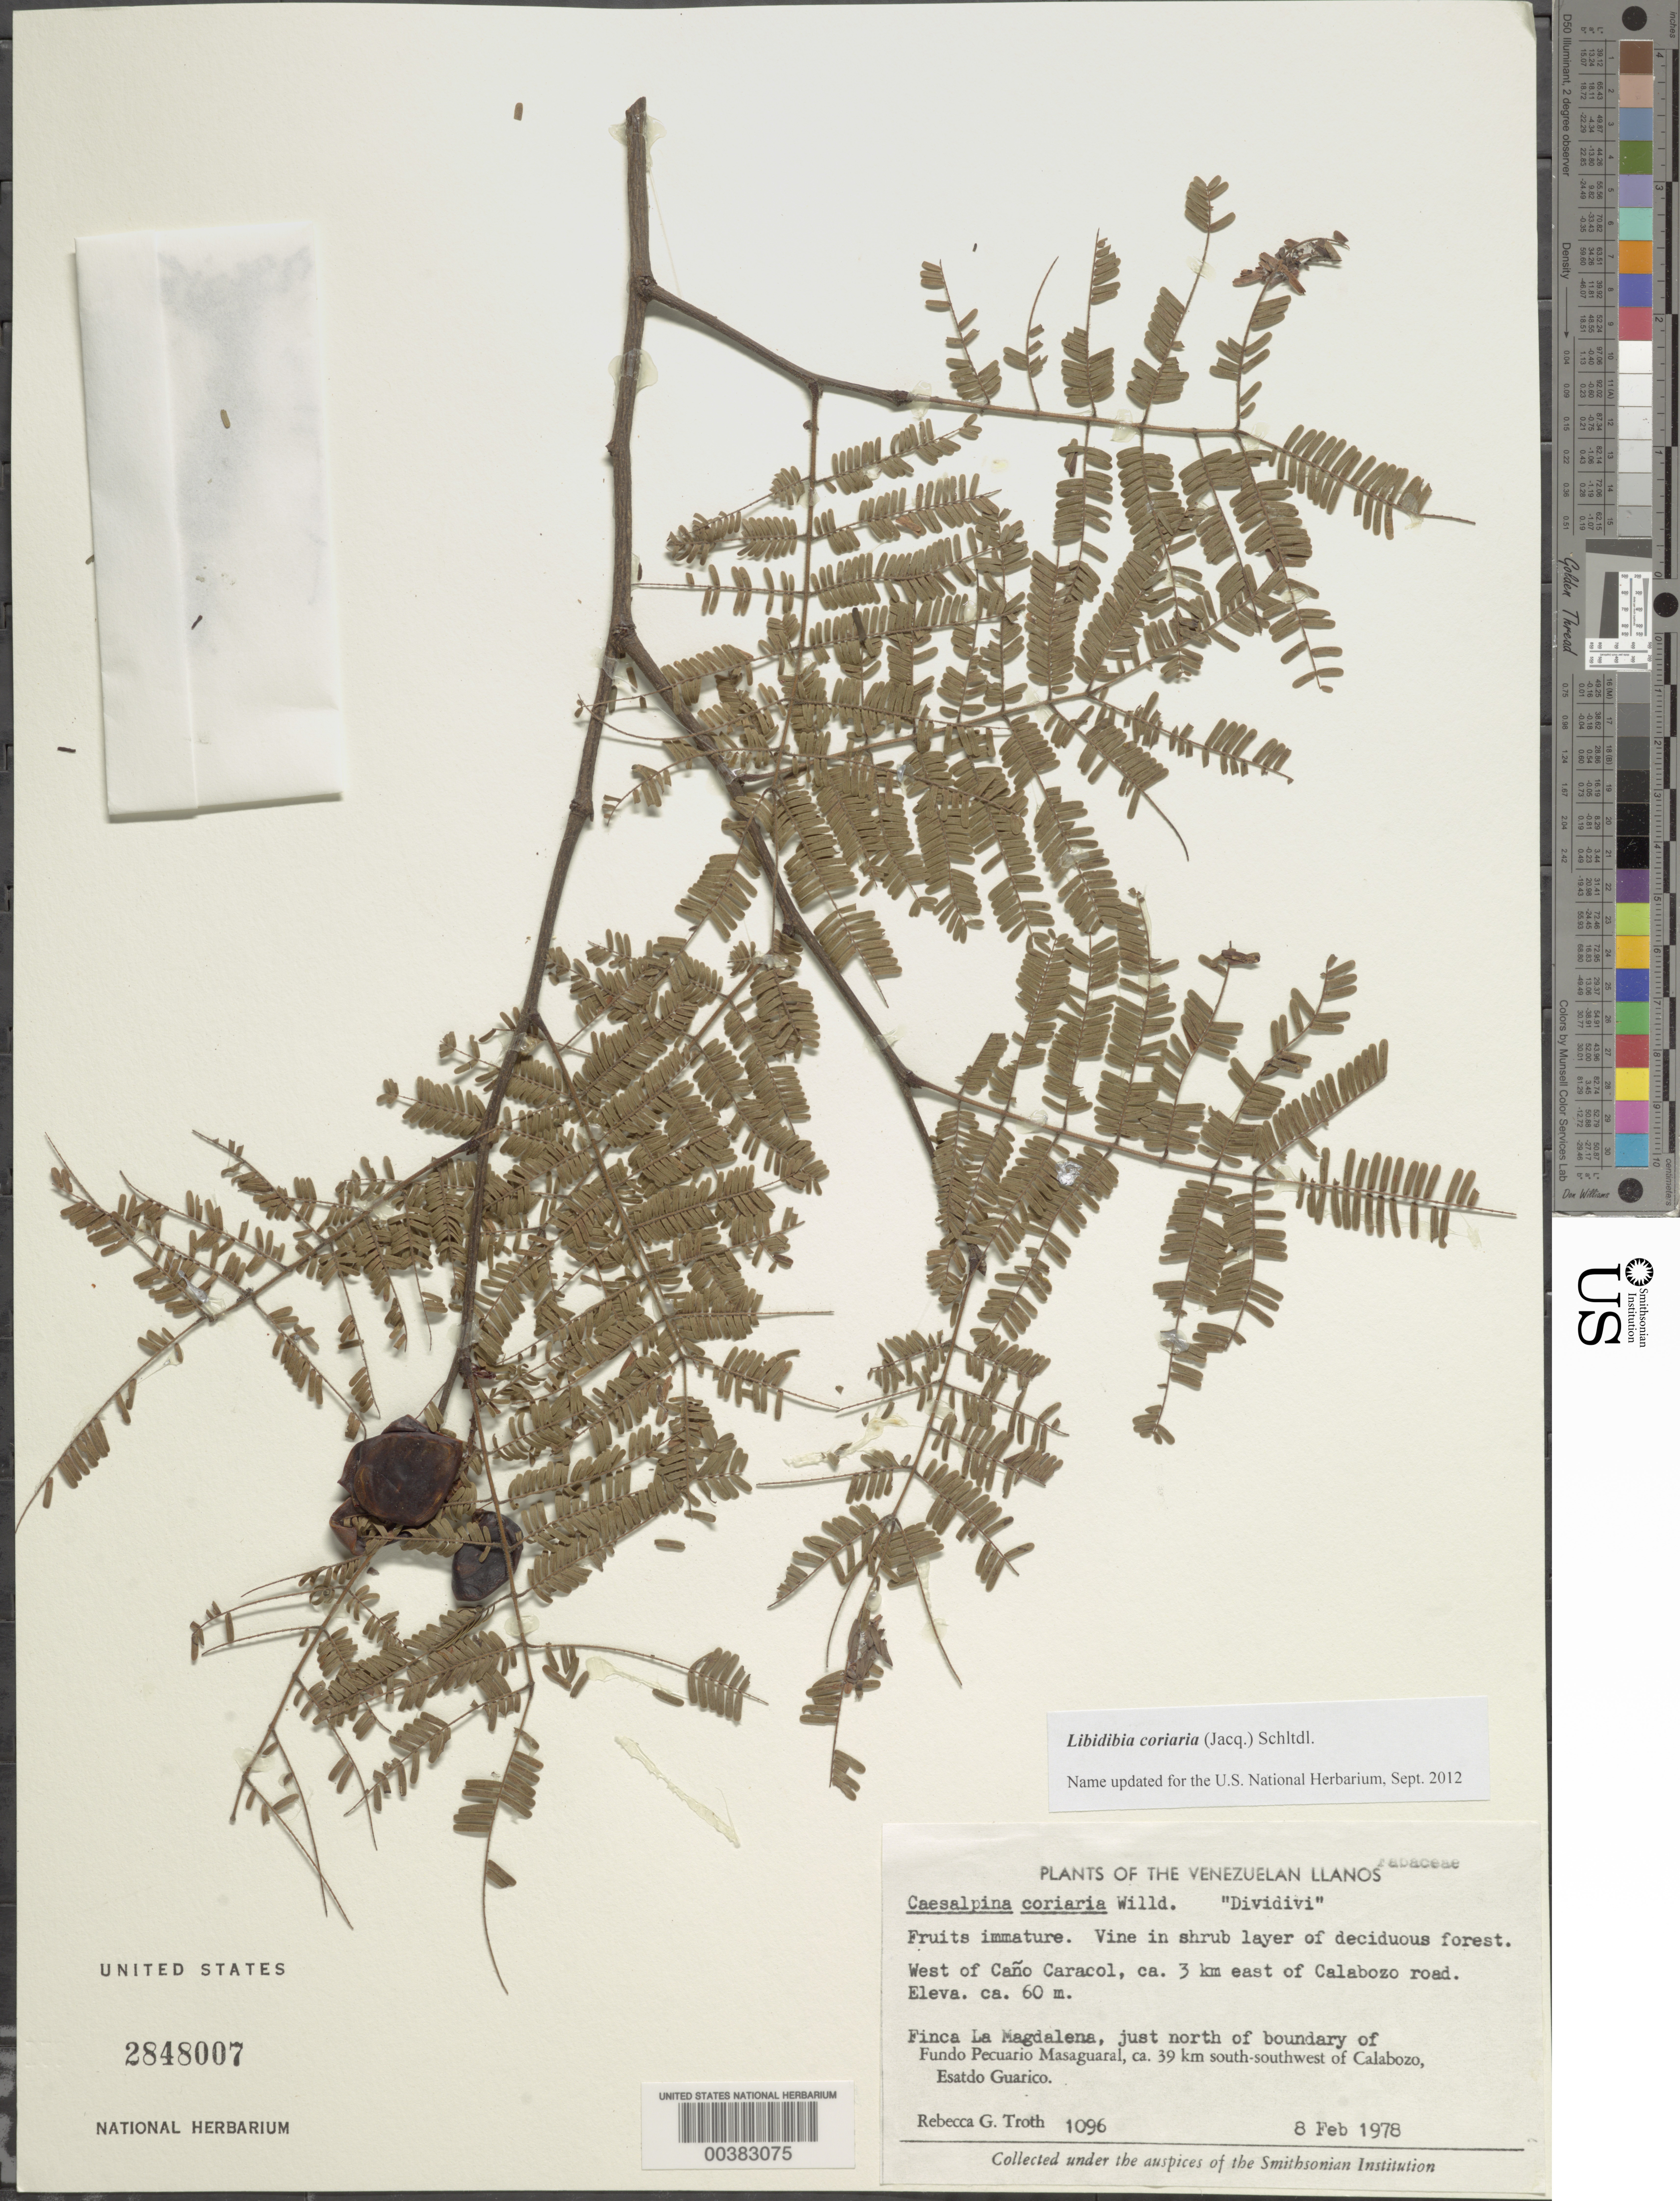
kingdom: Plantae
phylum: Tracheophyta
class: Magnoliopsida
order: Fabales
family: Fabaceae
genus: Libidibia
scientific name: Libidibia coriaria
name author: (Jacq.) Schltdl.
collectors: R. Troth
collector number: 1096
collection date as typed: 08 Feb 1978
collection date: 1978-02-08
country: Venezuela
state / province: Guárico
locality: W of cano caracol, 3 km e of calabozo road; finca la magdalena, n of boundary of fundo pecuario masaguaral, 39 km ssw of calabozo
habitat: Shrub layer of deciduous forest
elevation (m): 60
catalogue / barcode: US 2848007